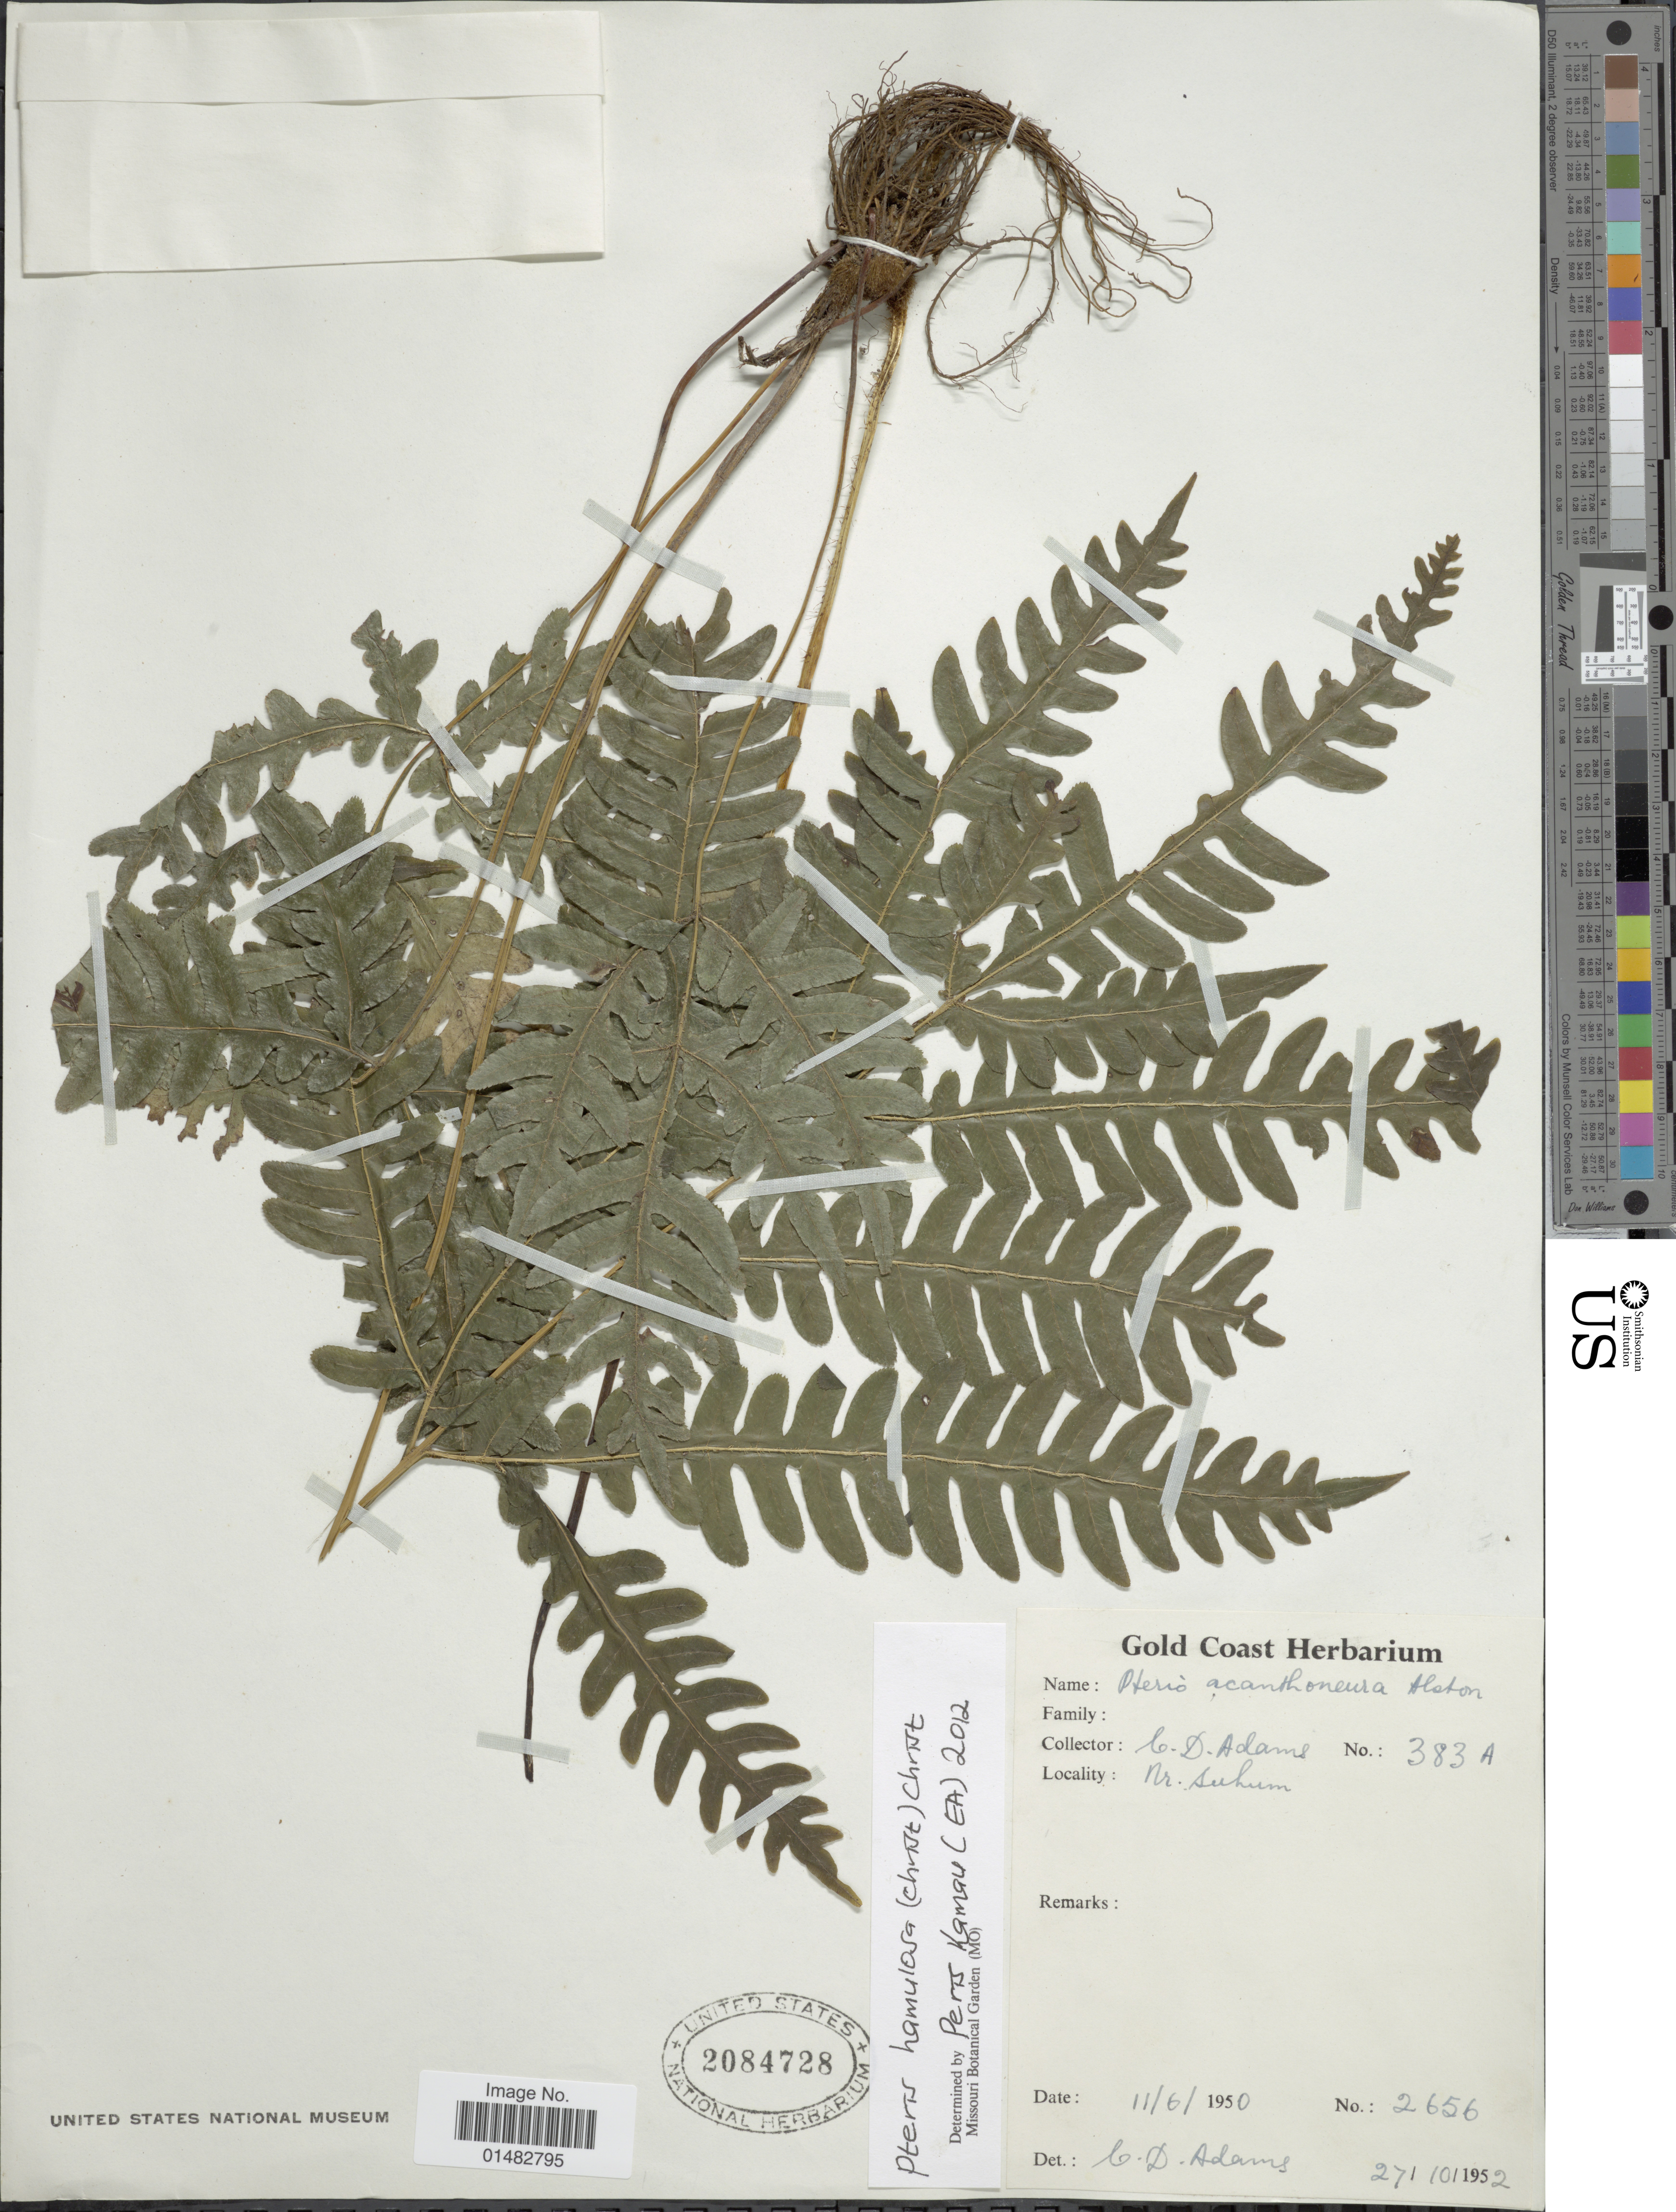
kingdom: Plantae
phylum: Tracheophyta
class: Polypodiopsida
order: Polypodiales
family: Pteridaceae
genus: Pteris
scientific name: Pteris dentata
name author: Forssk.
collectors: C. D. Adams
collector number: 383A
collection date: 1950-06-11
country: Ghana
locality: Nr. Suhum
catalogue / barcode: US 2084728